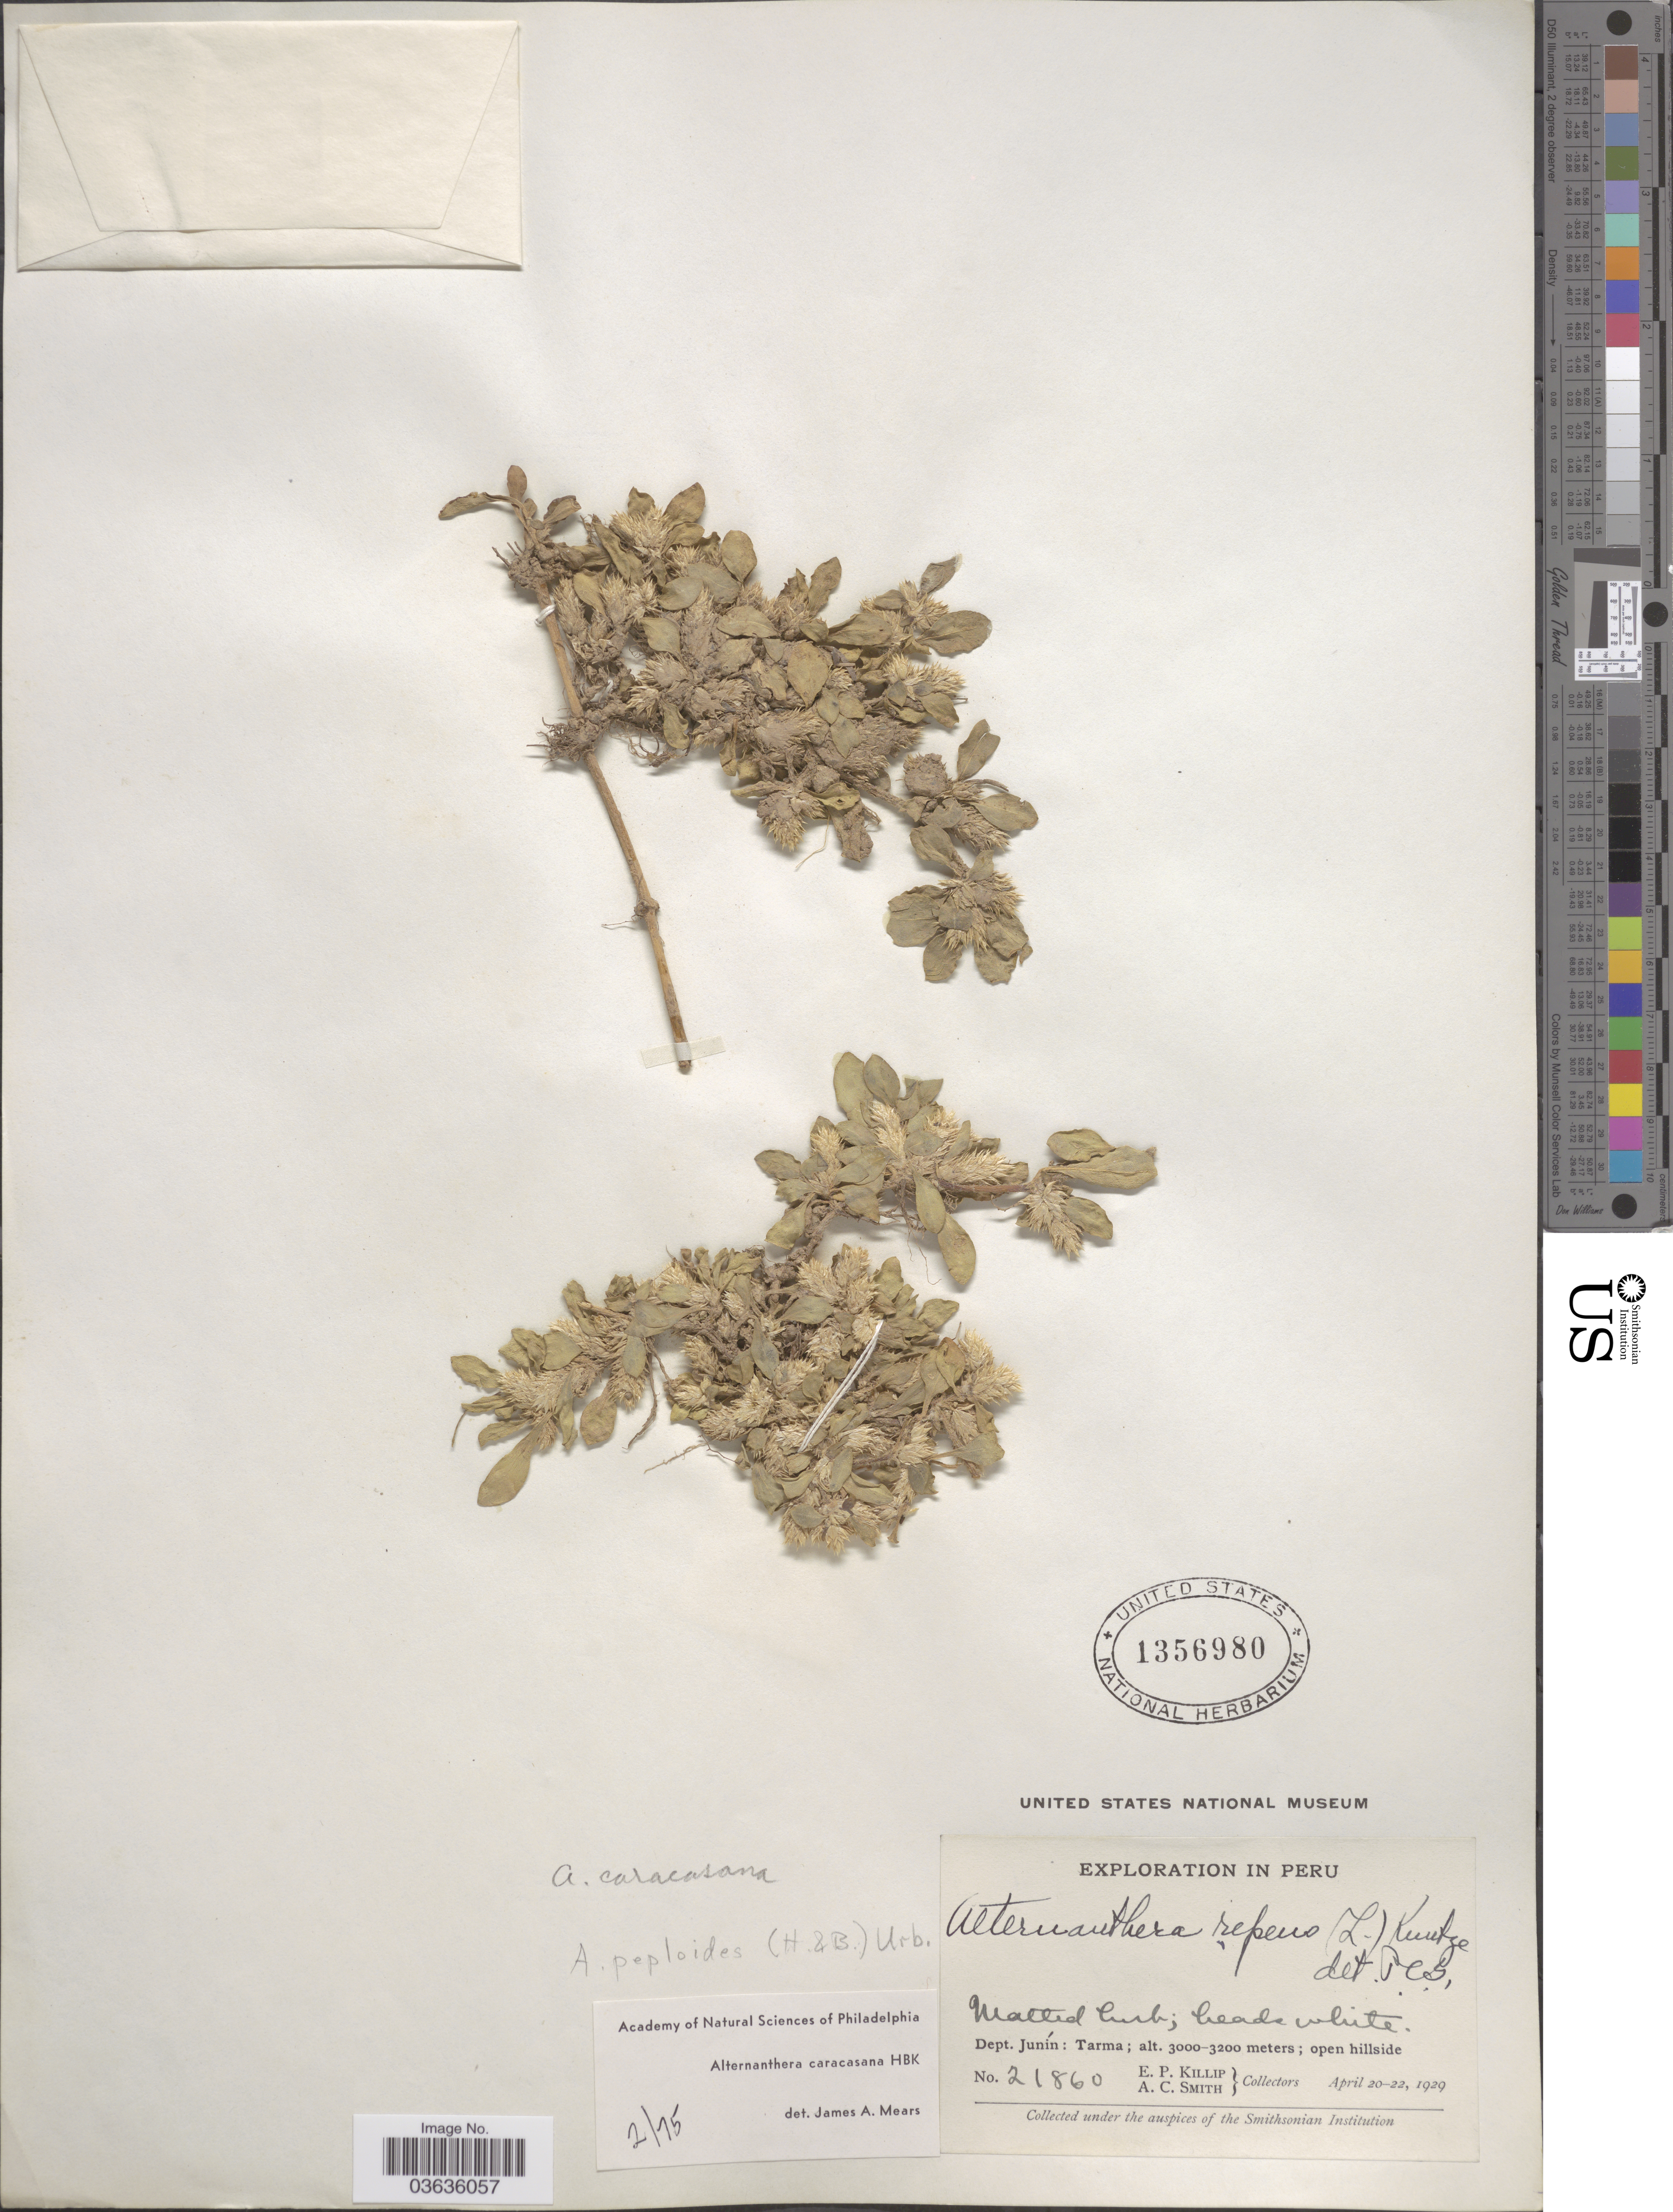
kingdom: Plantae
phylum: Tracheophyta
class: Magnoliopsida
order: Caryophyllales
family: Amaranthaceae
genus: Alternanthera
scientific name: Alternanthera caracasana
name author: Kunth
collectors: E. P. Killip & A. C. Smith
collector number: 21860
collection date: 1929-04-20/1929-04-22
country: Peru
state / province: Junín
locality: Dept. Junín: Tarma.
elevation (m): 3000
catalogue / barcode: US 1356980